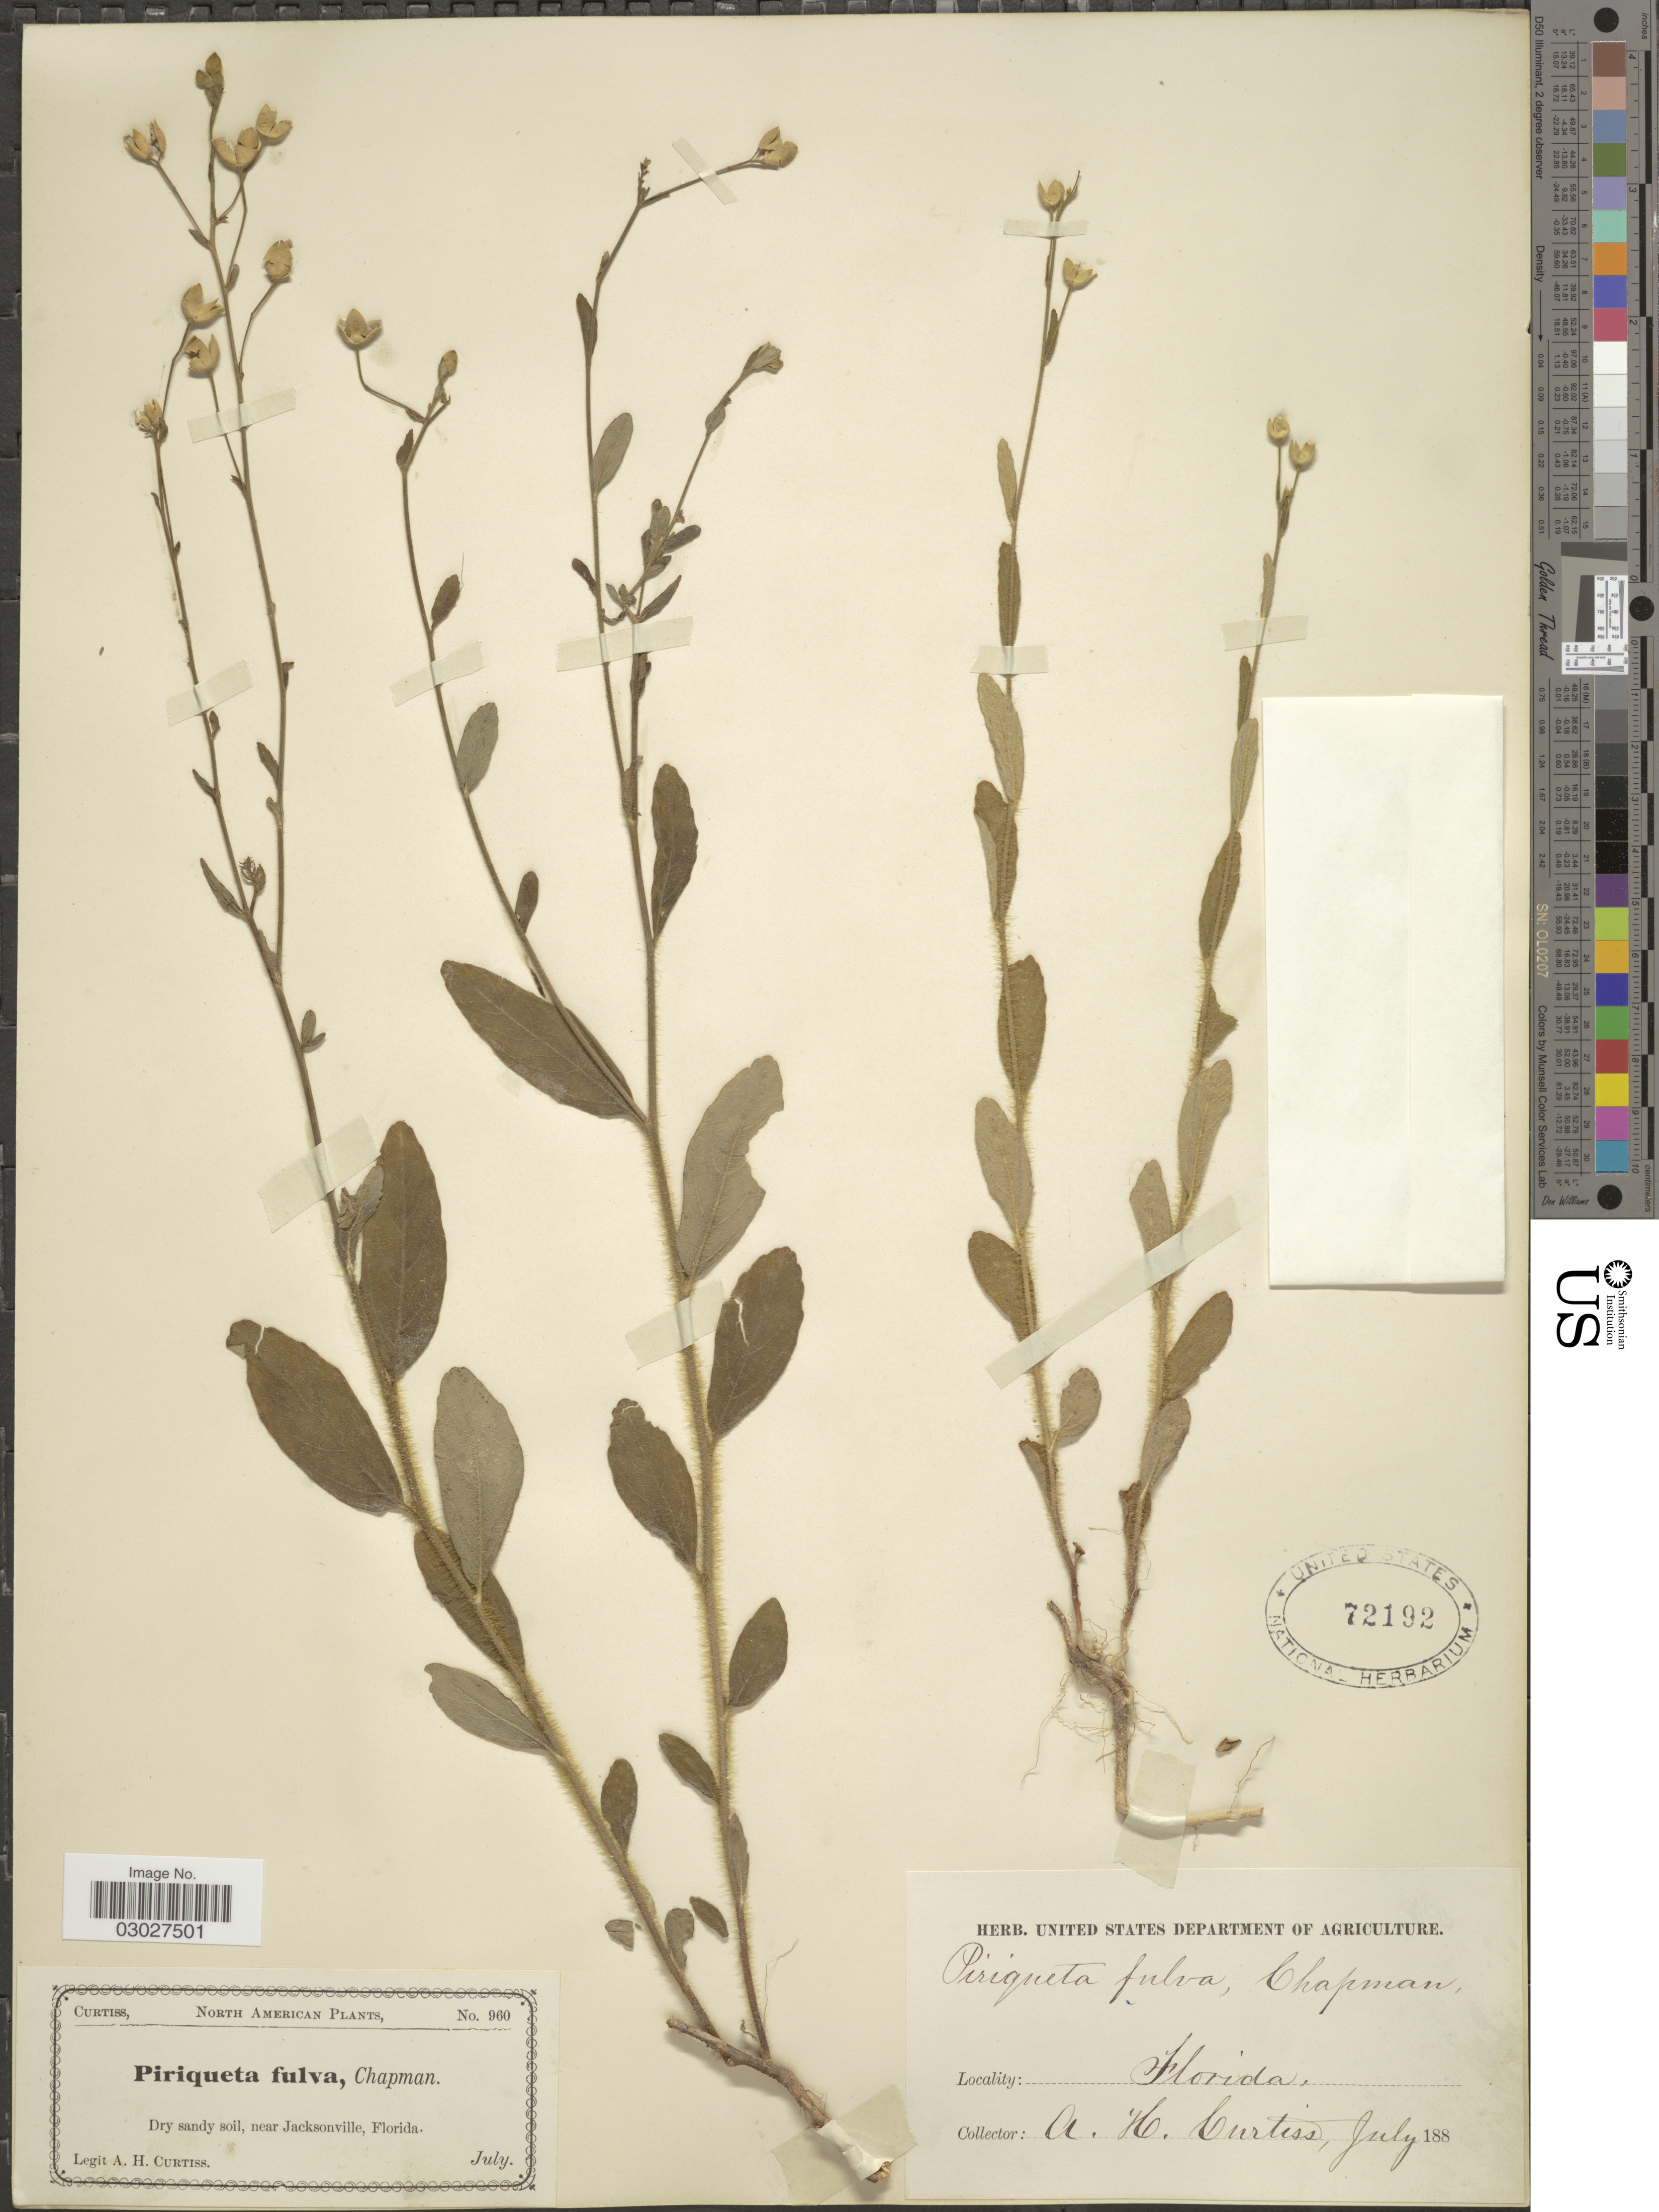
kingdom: Plantae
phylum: Tracheophyta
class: Magnoliopsida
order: Malpighiales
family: Turneraceae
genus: Piriqueta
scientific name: Piriqueta cistoides subsp. caroliniana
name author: (Walter) Arbo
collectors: A. H. Curtiss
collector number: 960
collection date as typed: July 188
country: United States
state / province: Florida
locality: Dry sandy soil, near Jacksonville.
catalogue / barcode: US 72192